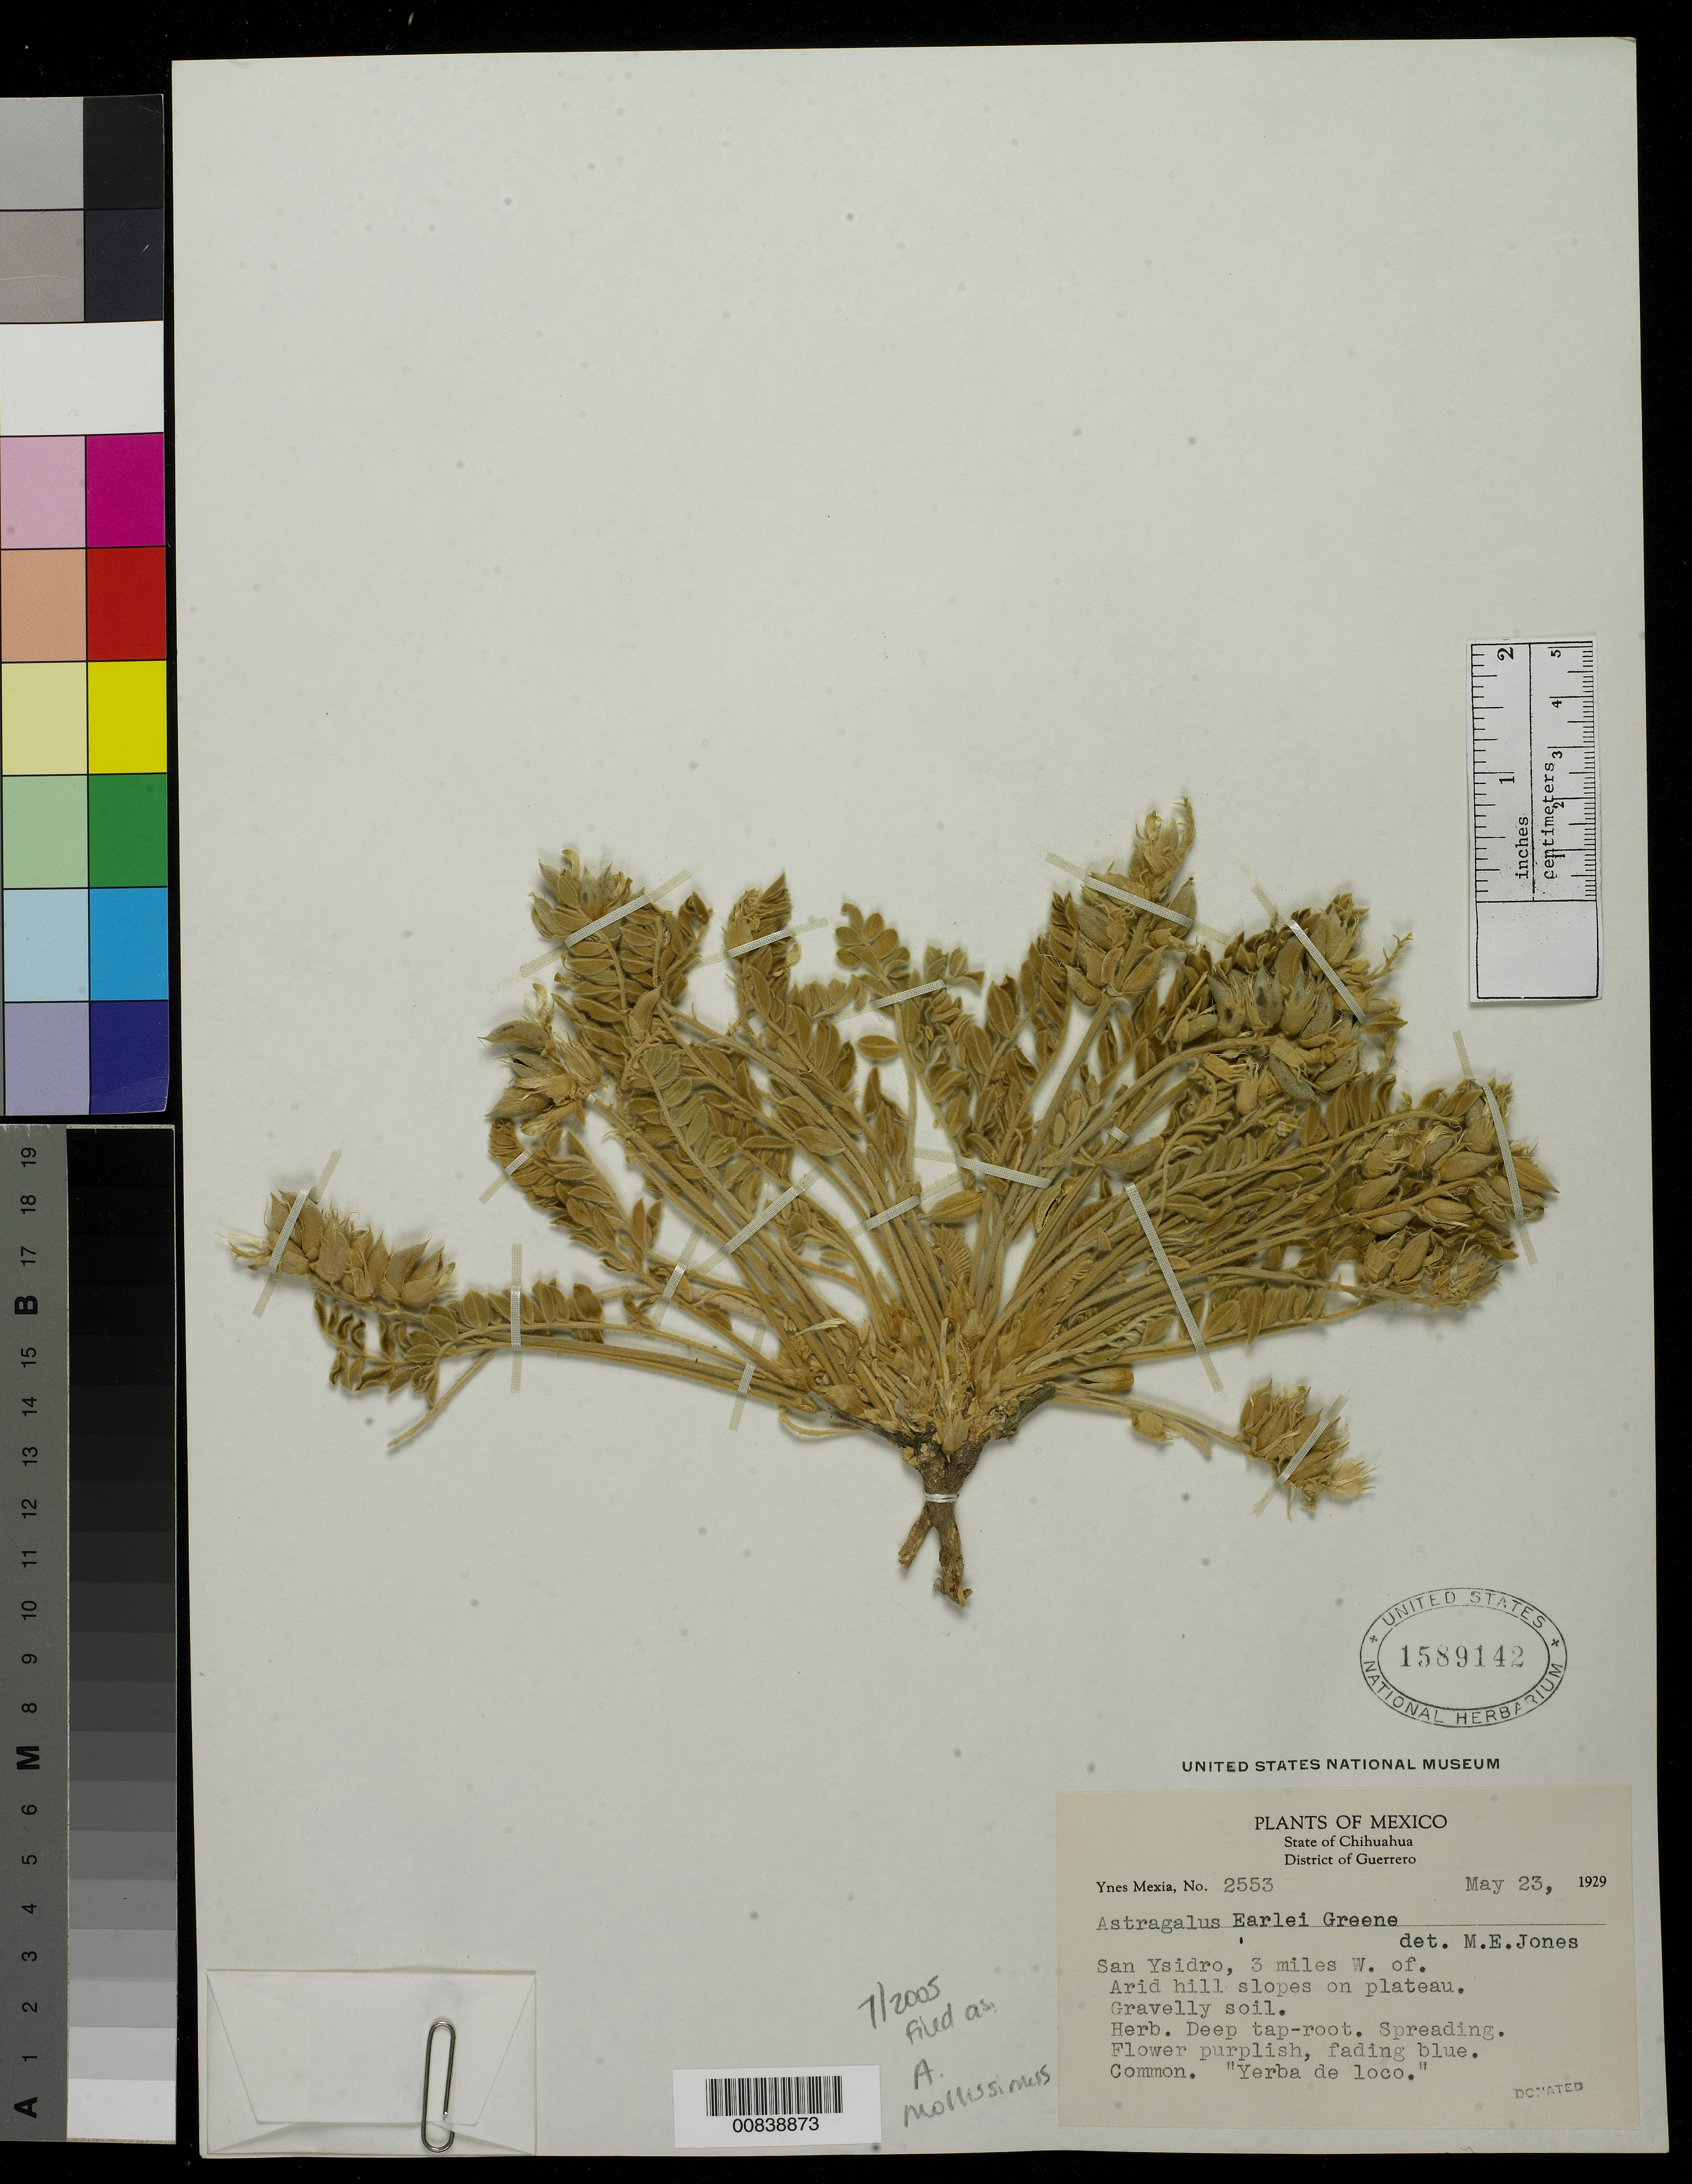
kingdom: Plantae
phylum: Tracheophyta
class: Magnoliopsida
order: Fabales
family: Fabaceae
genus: Astragalus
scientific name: Astragalus mollissimus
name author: Torr.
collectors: Y. Mexia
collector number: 2553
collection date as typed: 23 May 1929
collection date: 1929-05-23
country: Mexico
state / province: Chihuahua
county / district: Guerrero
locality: San Ysidro, 3 miles W of Arid hill slopes on plateau.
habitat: Arid hill slopes on plateau. Gravelly soil.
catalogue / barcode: US 1589142